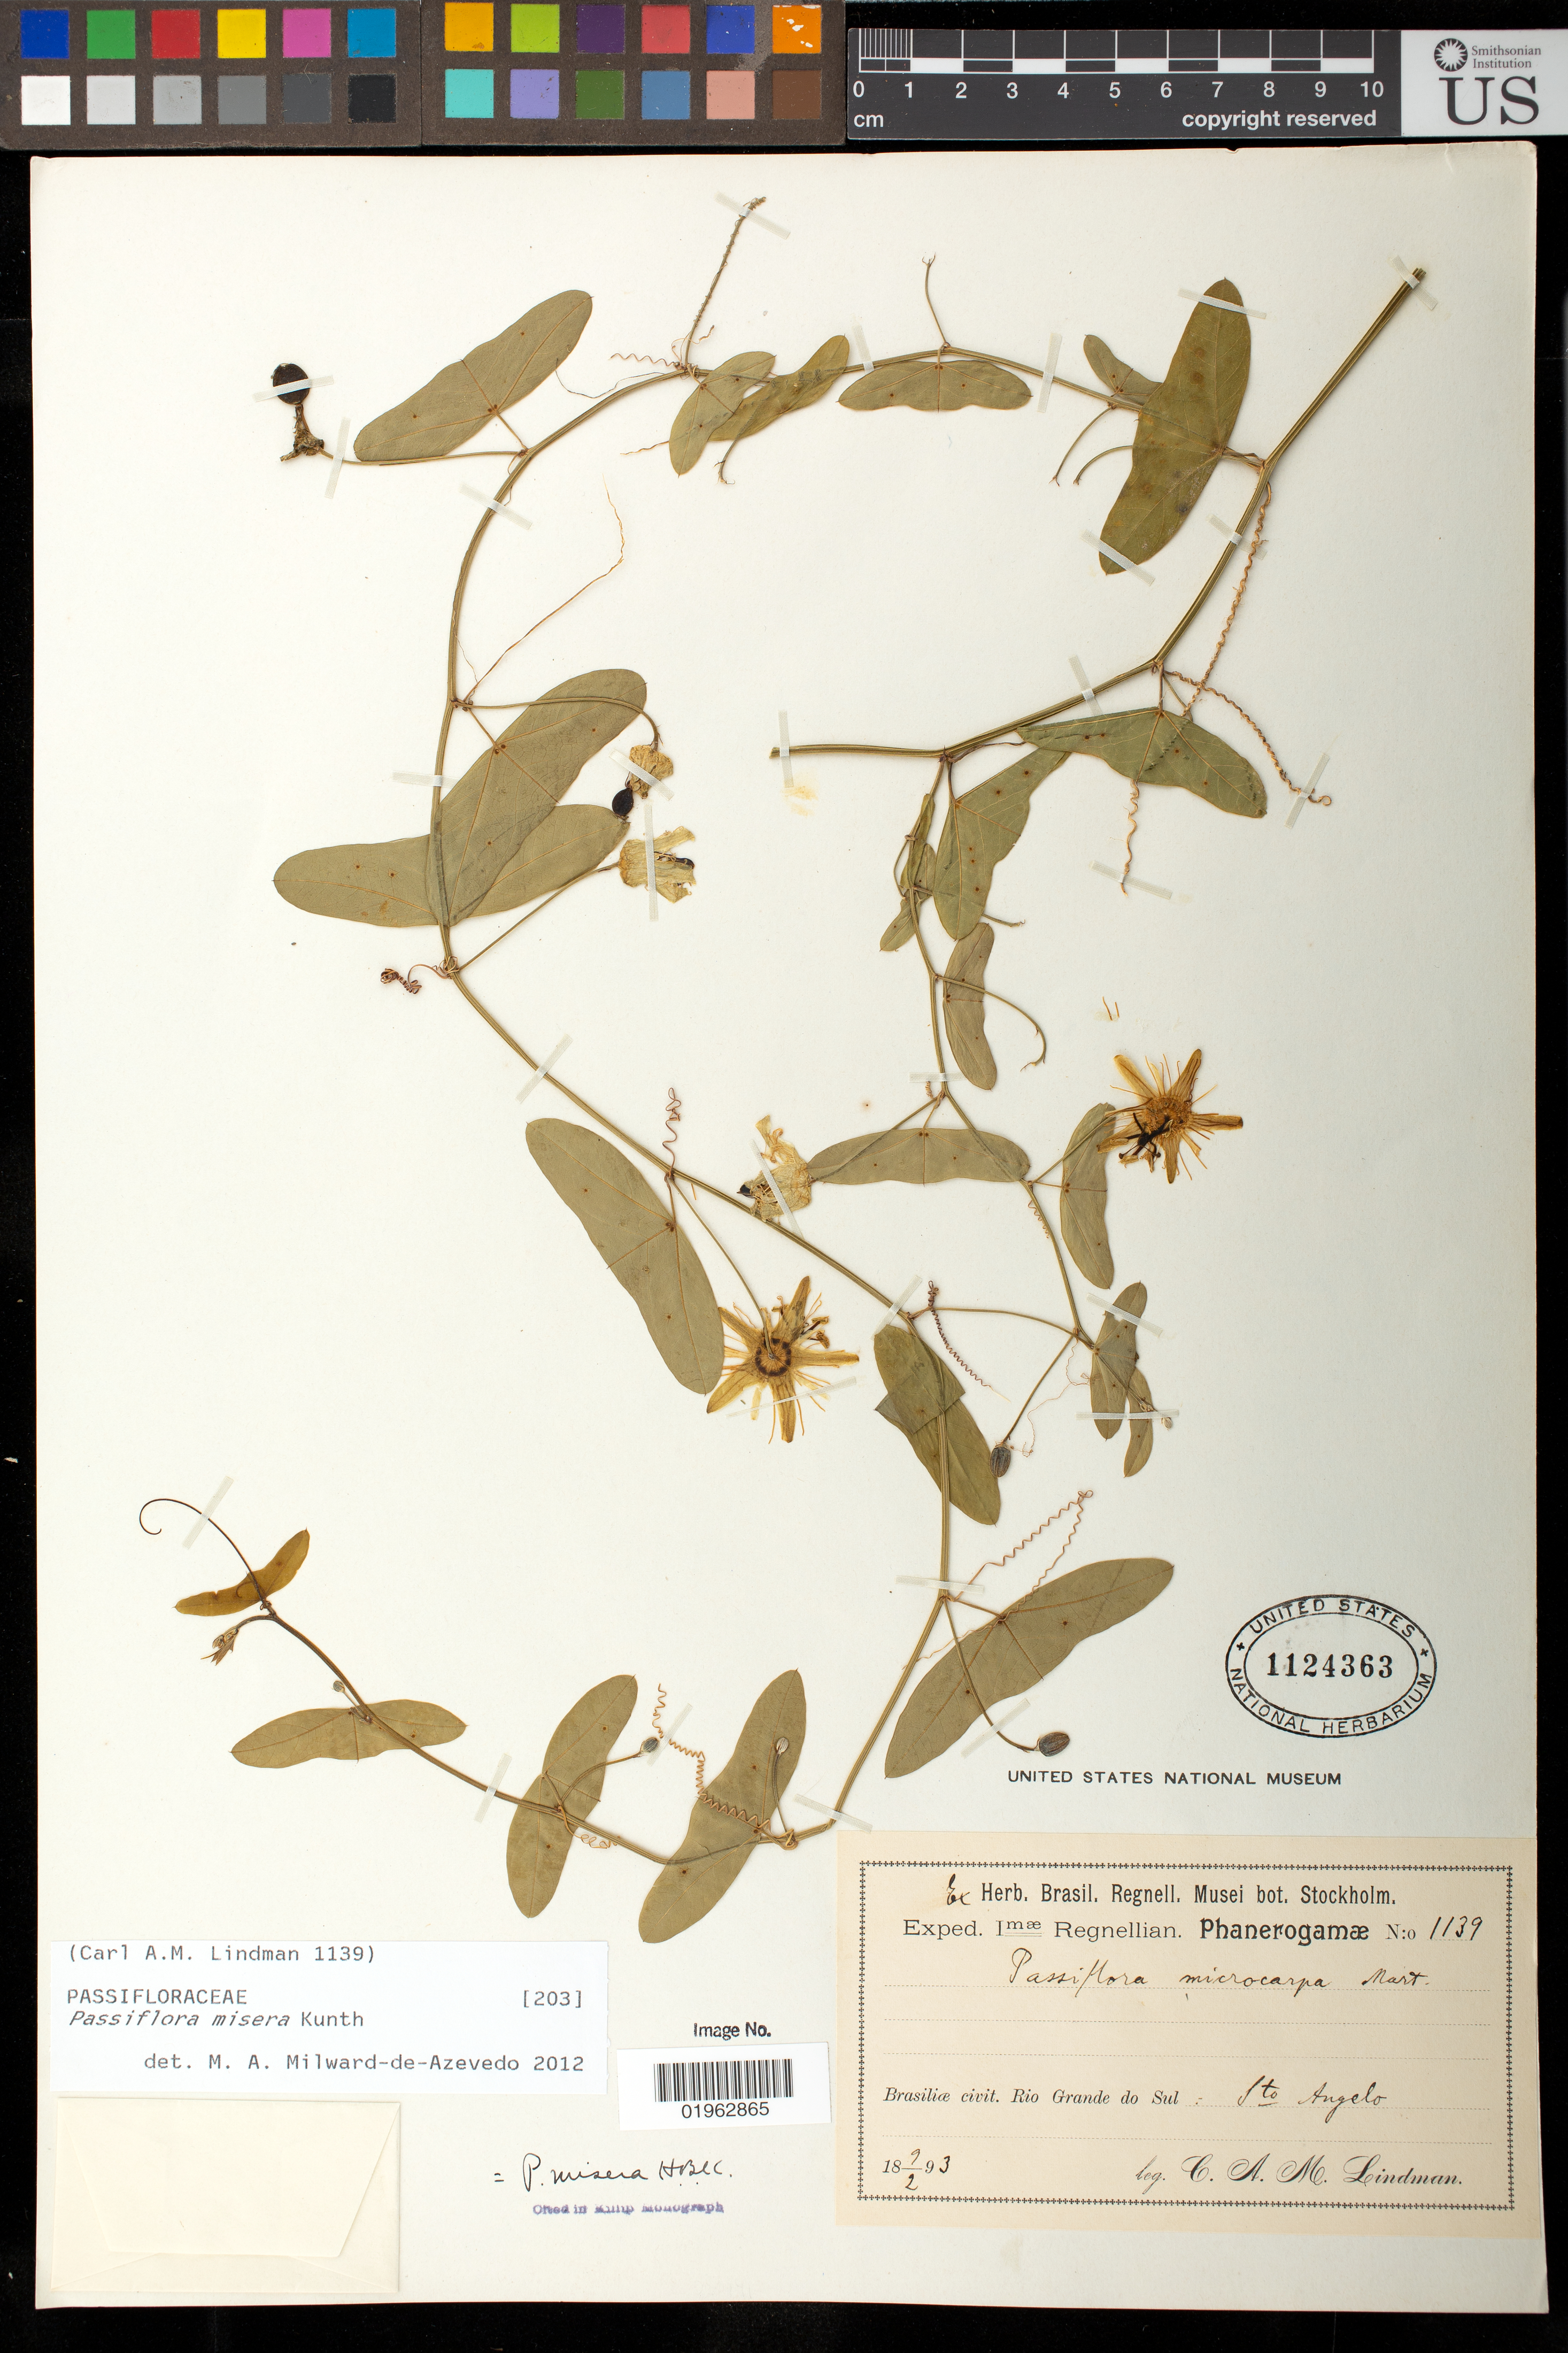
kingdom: Plantae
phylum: Tracheophyta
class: Magnoliopsida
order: Malpighiales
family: Passifloraceae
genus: Passiflora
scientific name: Passiflora misera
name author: Kunth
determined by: Azevedo, M. A. Milward de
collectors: C. Lindman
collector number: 1139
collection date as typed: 09 Feb 1893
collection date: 1893-02-09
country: Brazil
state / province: Rio Grande do Sul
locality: Santo Angelo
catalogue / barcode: US 1124363